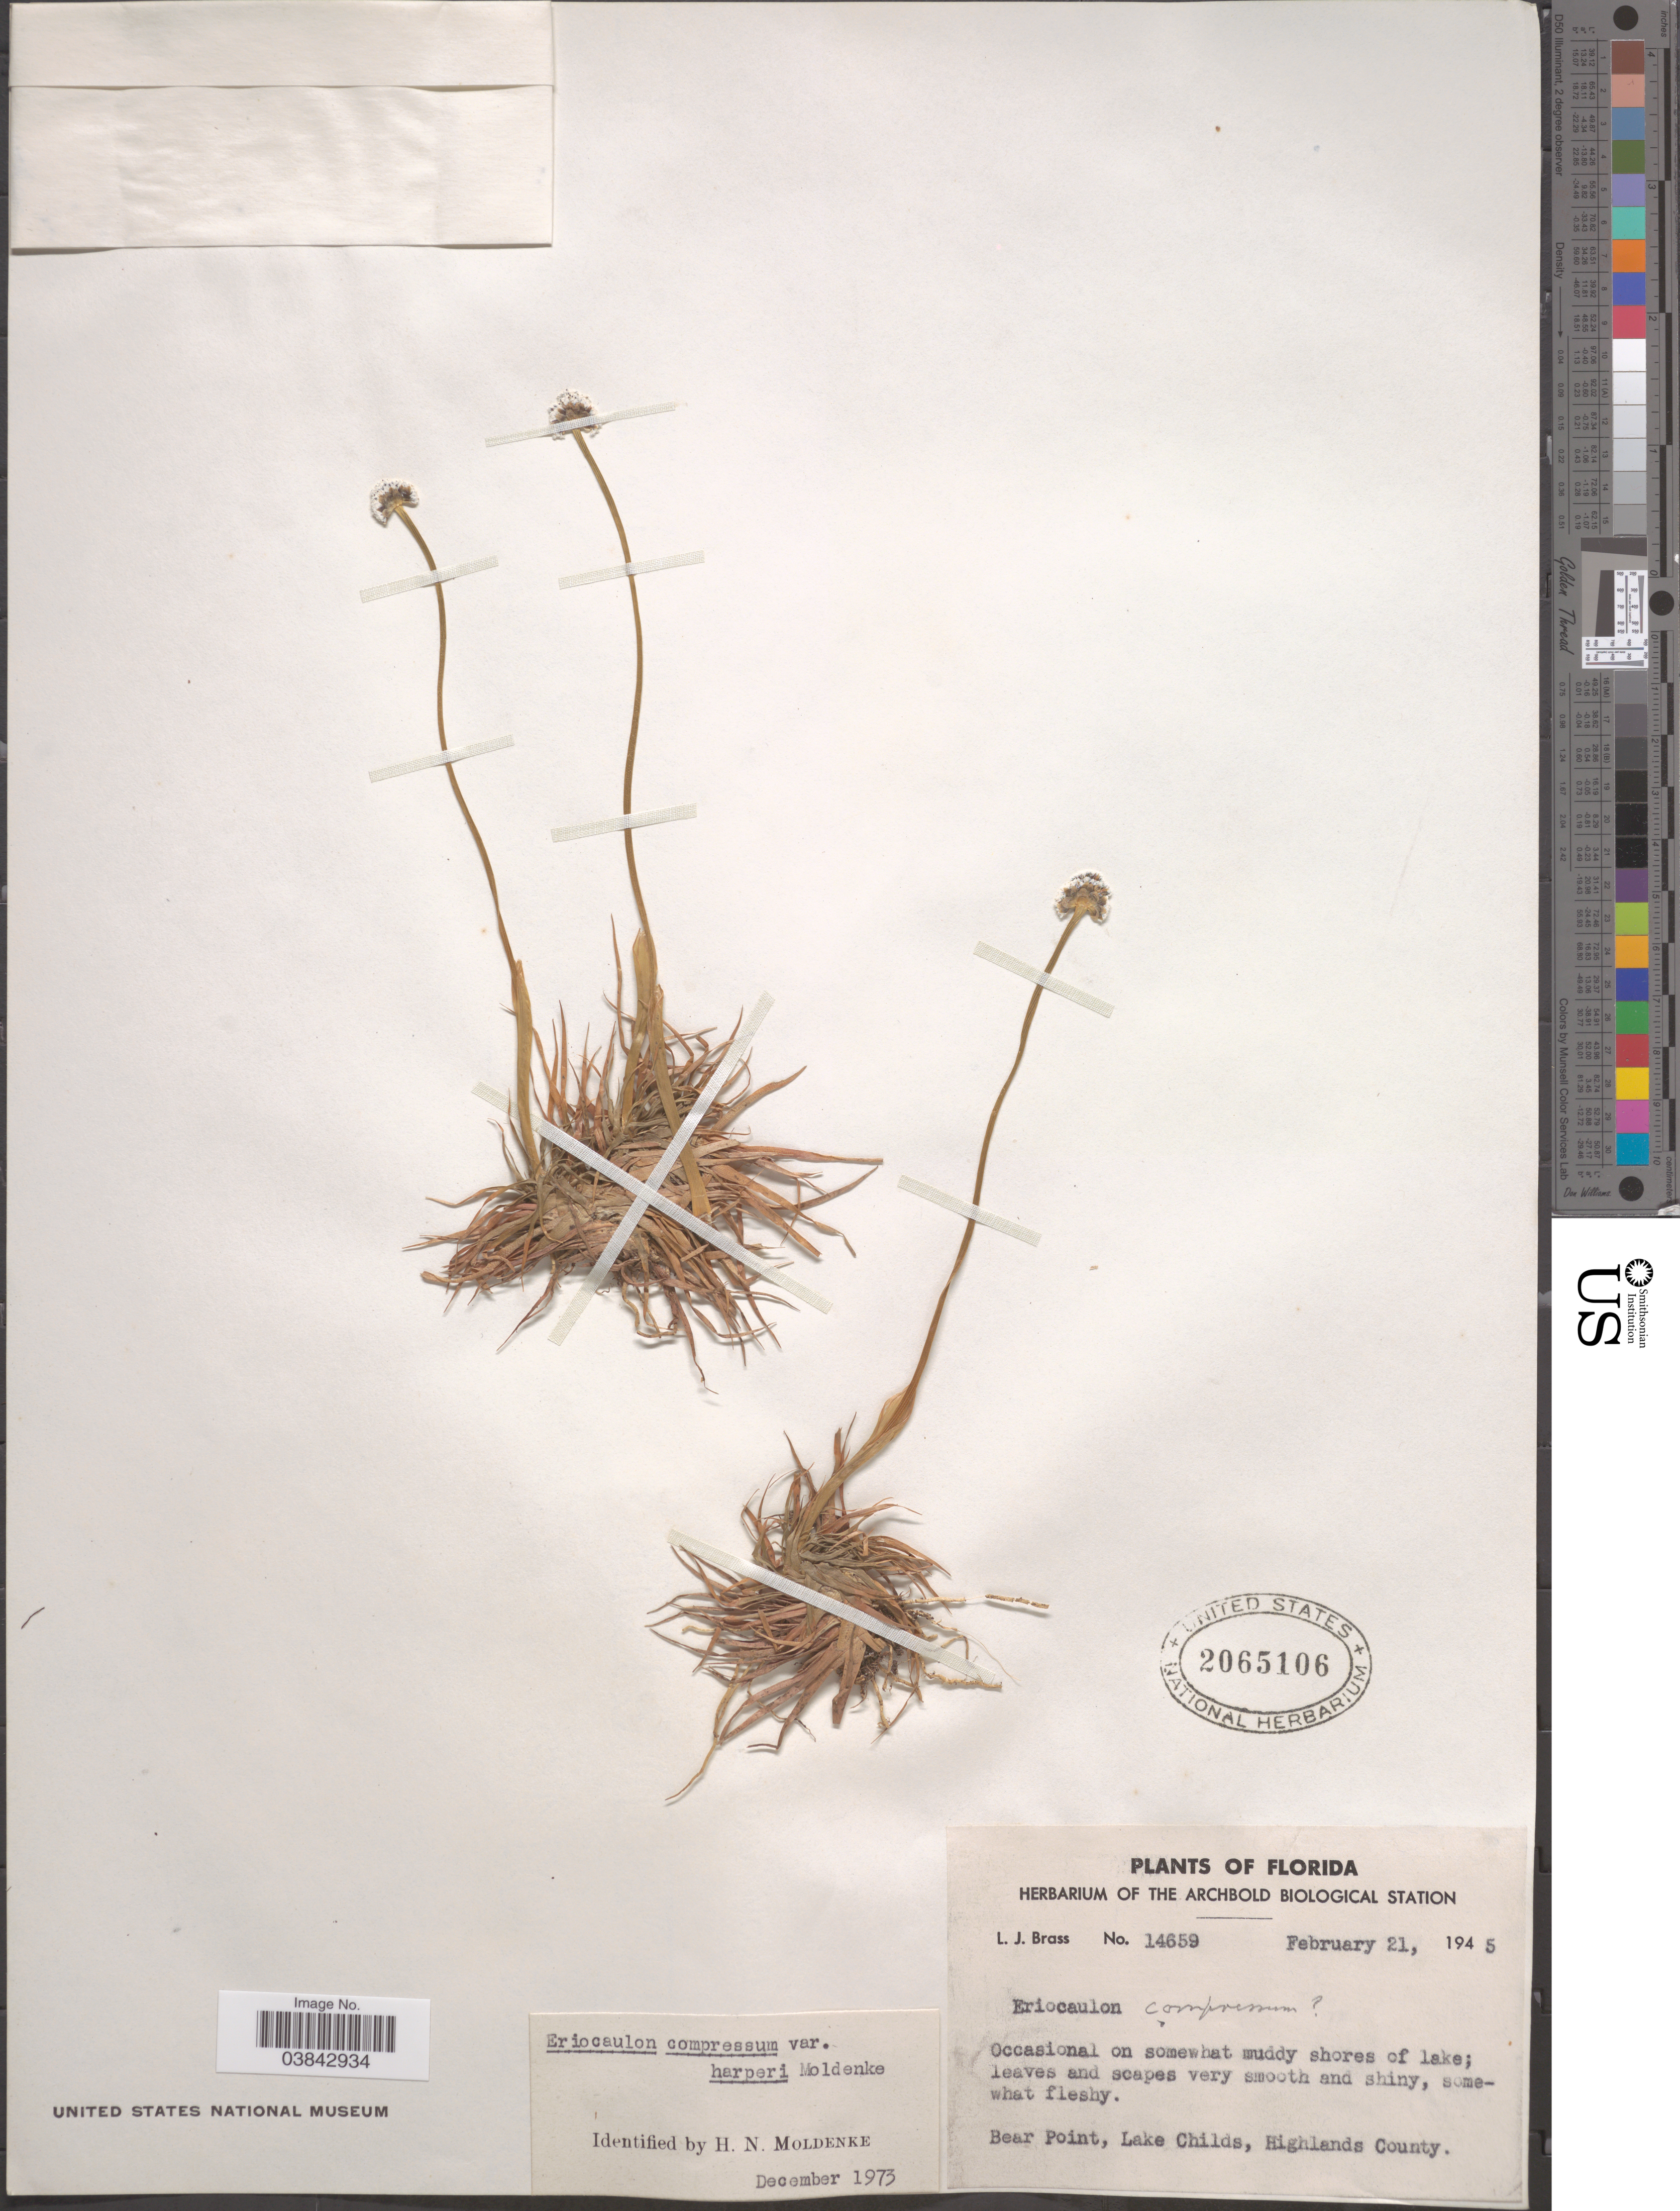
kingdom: Plantae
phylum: Tracheophyta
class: Liliopsida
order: Poales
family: Eriocaulaceae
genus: Eriocaulon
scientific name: Eriocaulon compressum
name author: Lam.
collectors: L. J. Brass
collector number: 14659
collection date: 1945-02-21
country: United States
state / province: Florida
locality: Bear Point, Lake Childs, Highlands County.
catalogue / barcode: US 2065106